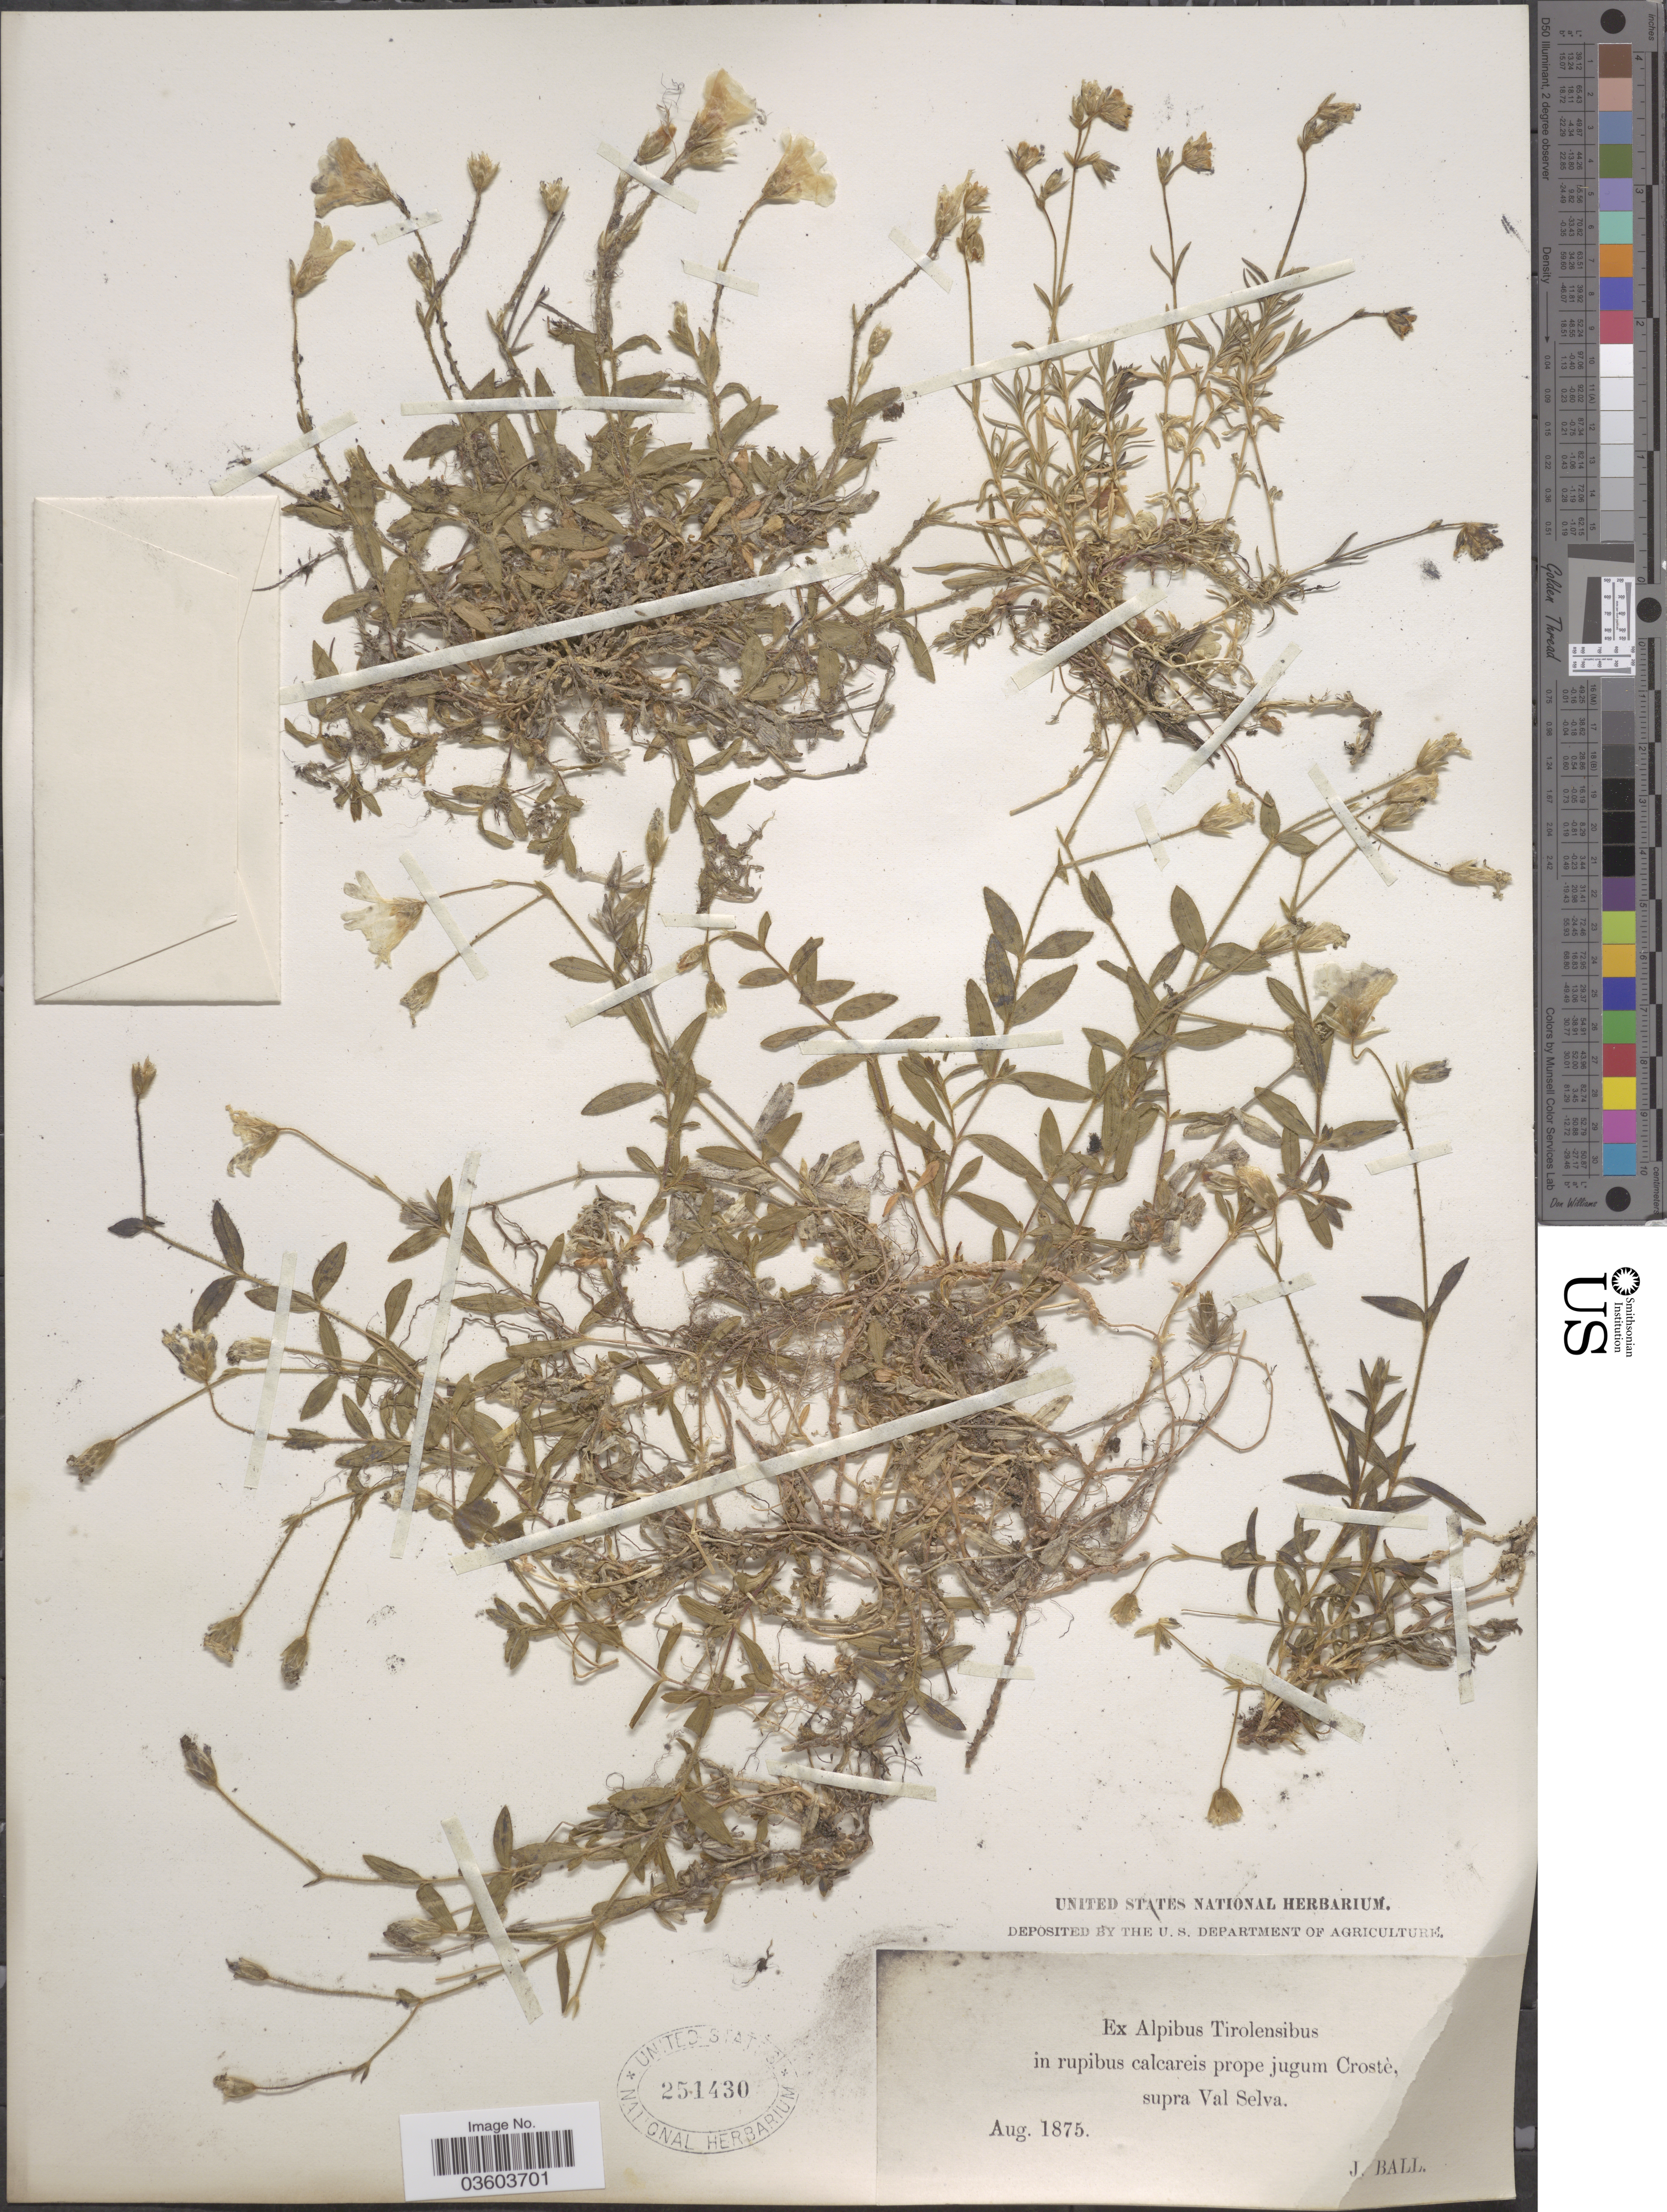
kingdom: Plantae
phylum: Tracheophyta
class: Magnoliopsida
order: Caryophyllales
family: Caryophyllaceae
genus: Cerastium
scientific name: Cerastium sp.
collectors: J. Ball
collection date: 1875-08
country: Italy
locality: Ex Alpibus Tirolensibus in rupibus calcareis prope jugum Crostè supra Val Selva.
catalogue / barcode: US 251430